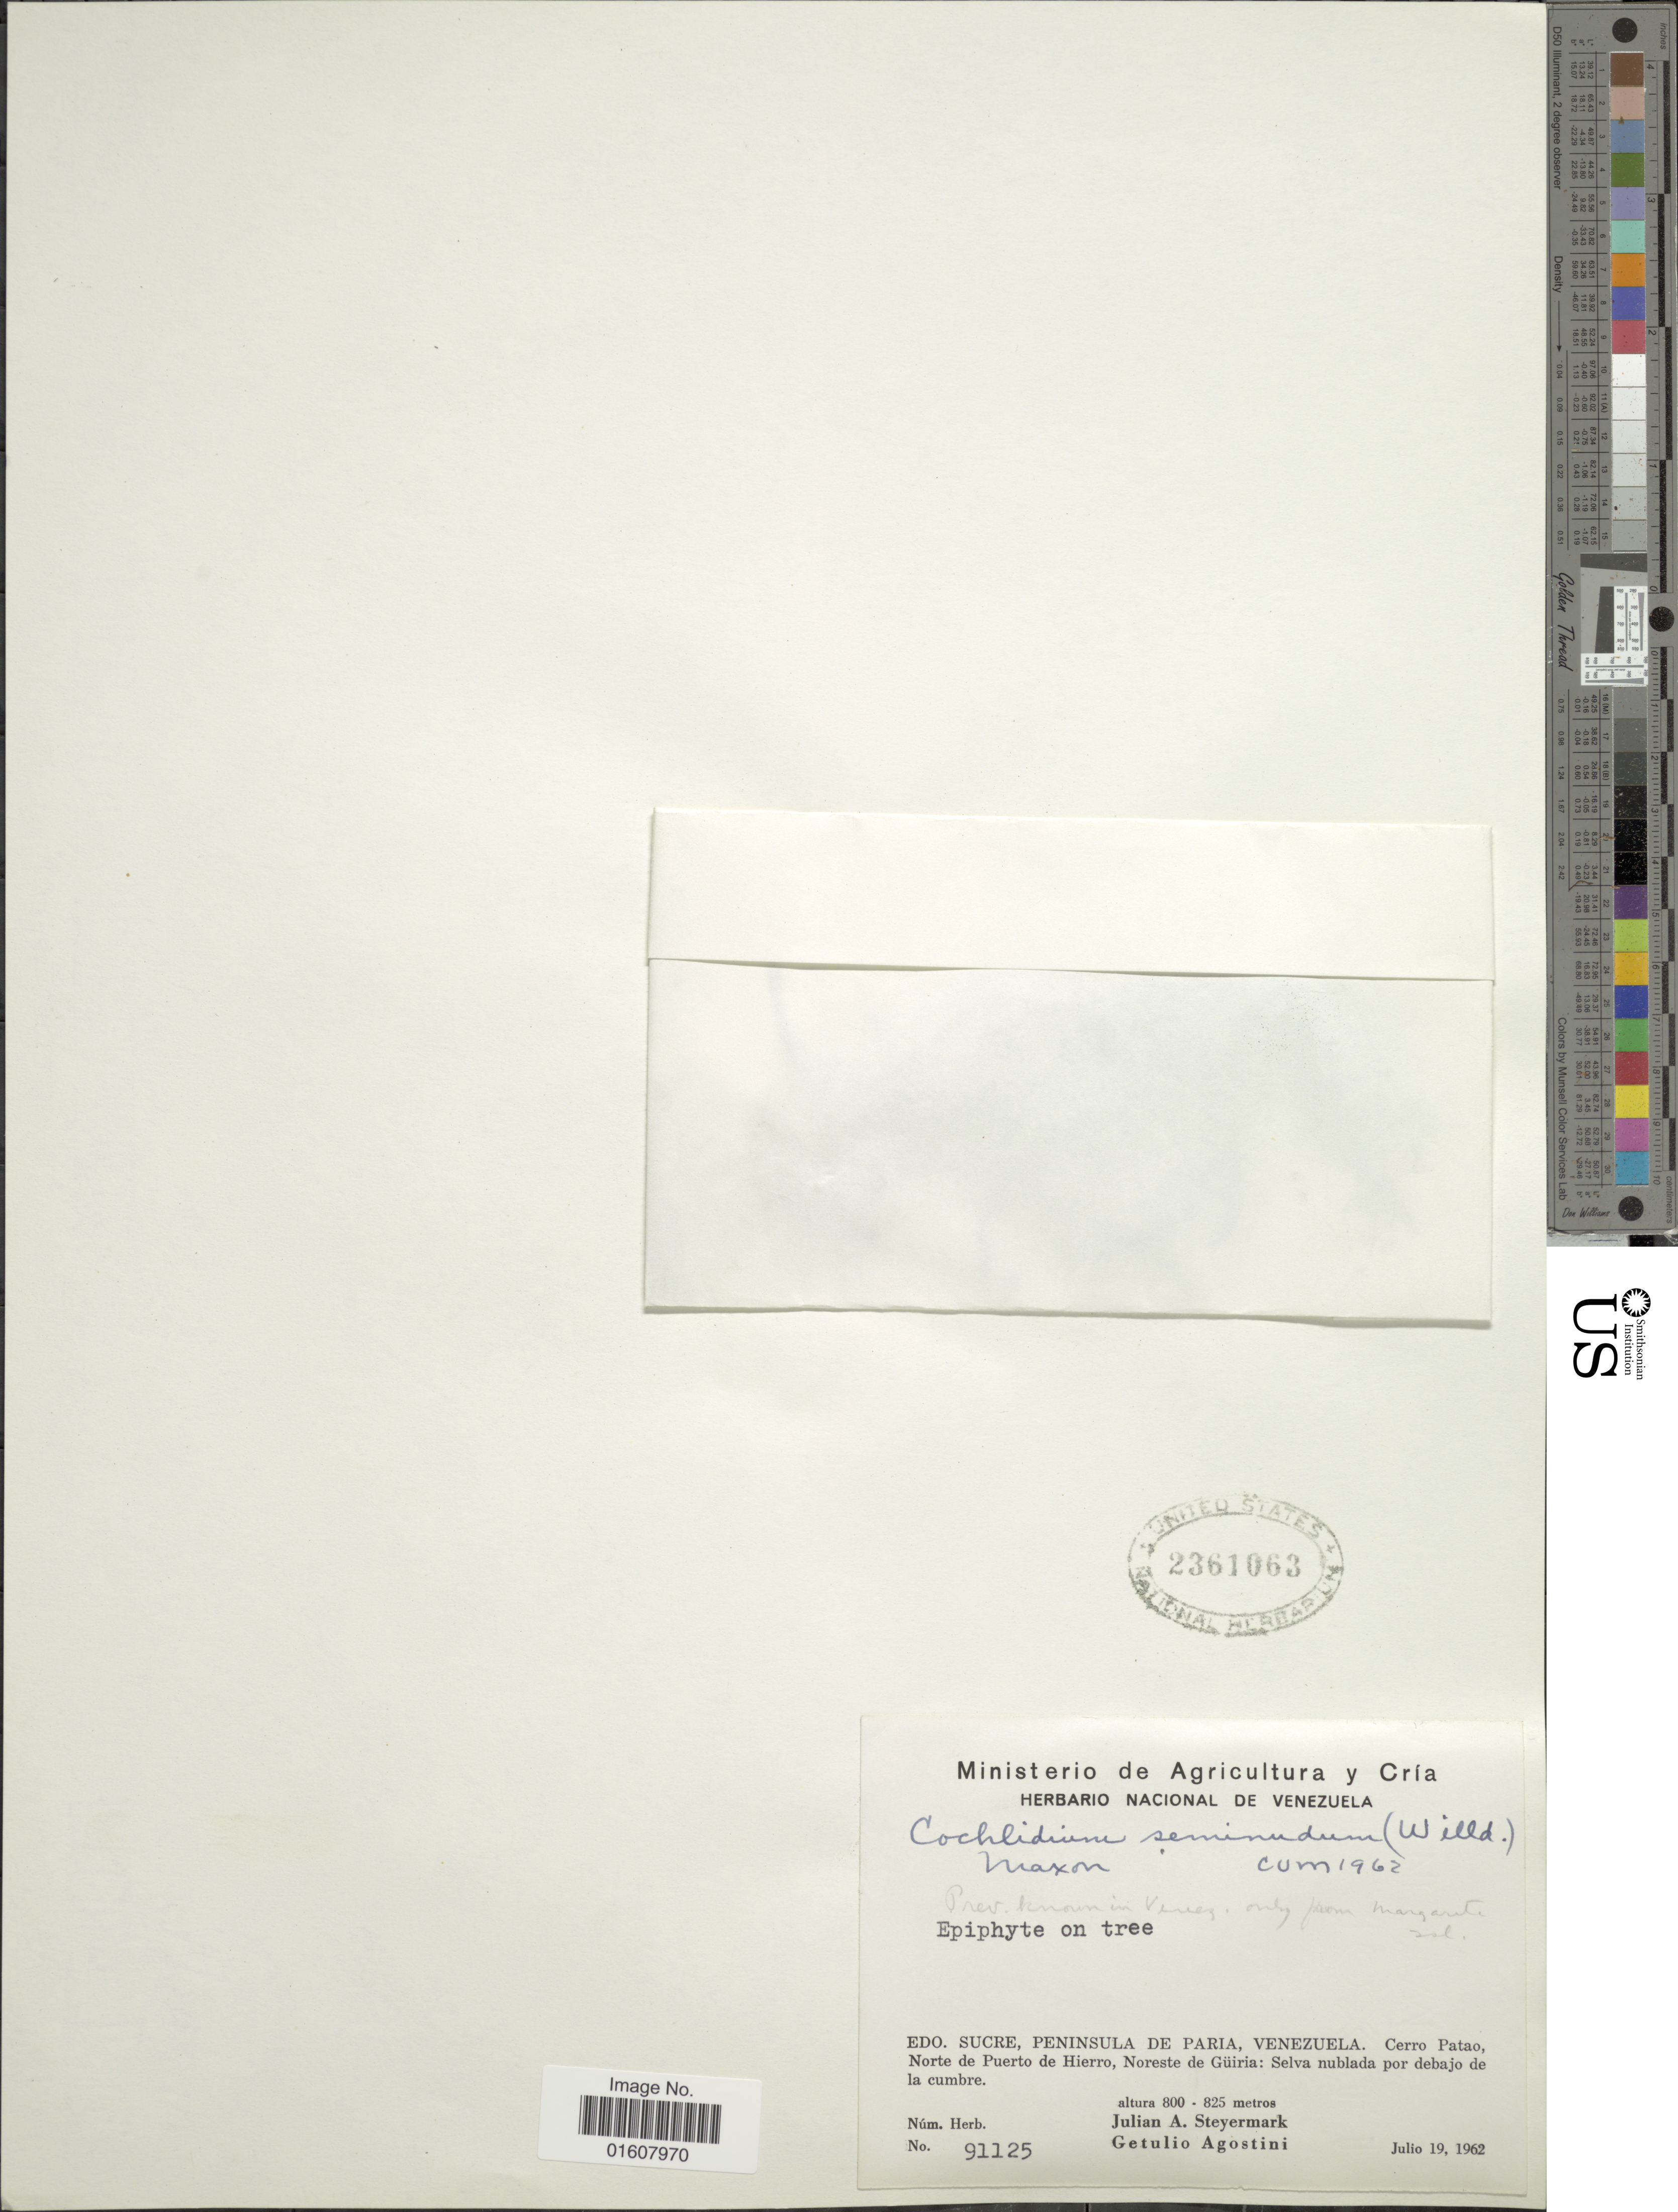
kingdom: Plantae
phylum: Tracheophyta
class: Polypodiopsida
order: Polypodiales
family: Polypodiaceae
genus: Cochlidium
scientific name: Cochlidium seminudum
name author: (Willd.) Maxon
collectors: J. Steyermark & G. Agostini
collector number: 91125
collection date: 1962-07-19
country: Venezuela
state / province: Sucre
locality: Peninsula de Paria, Cerro Patao, Norte de Puerto de Hierro, Noreste de Güiria: Selva nublada por debajo de la cumbre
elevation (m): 800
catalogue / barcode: US 2361063